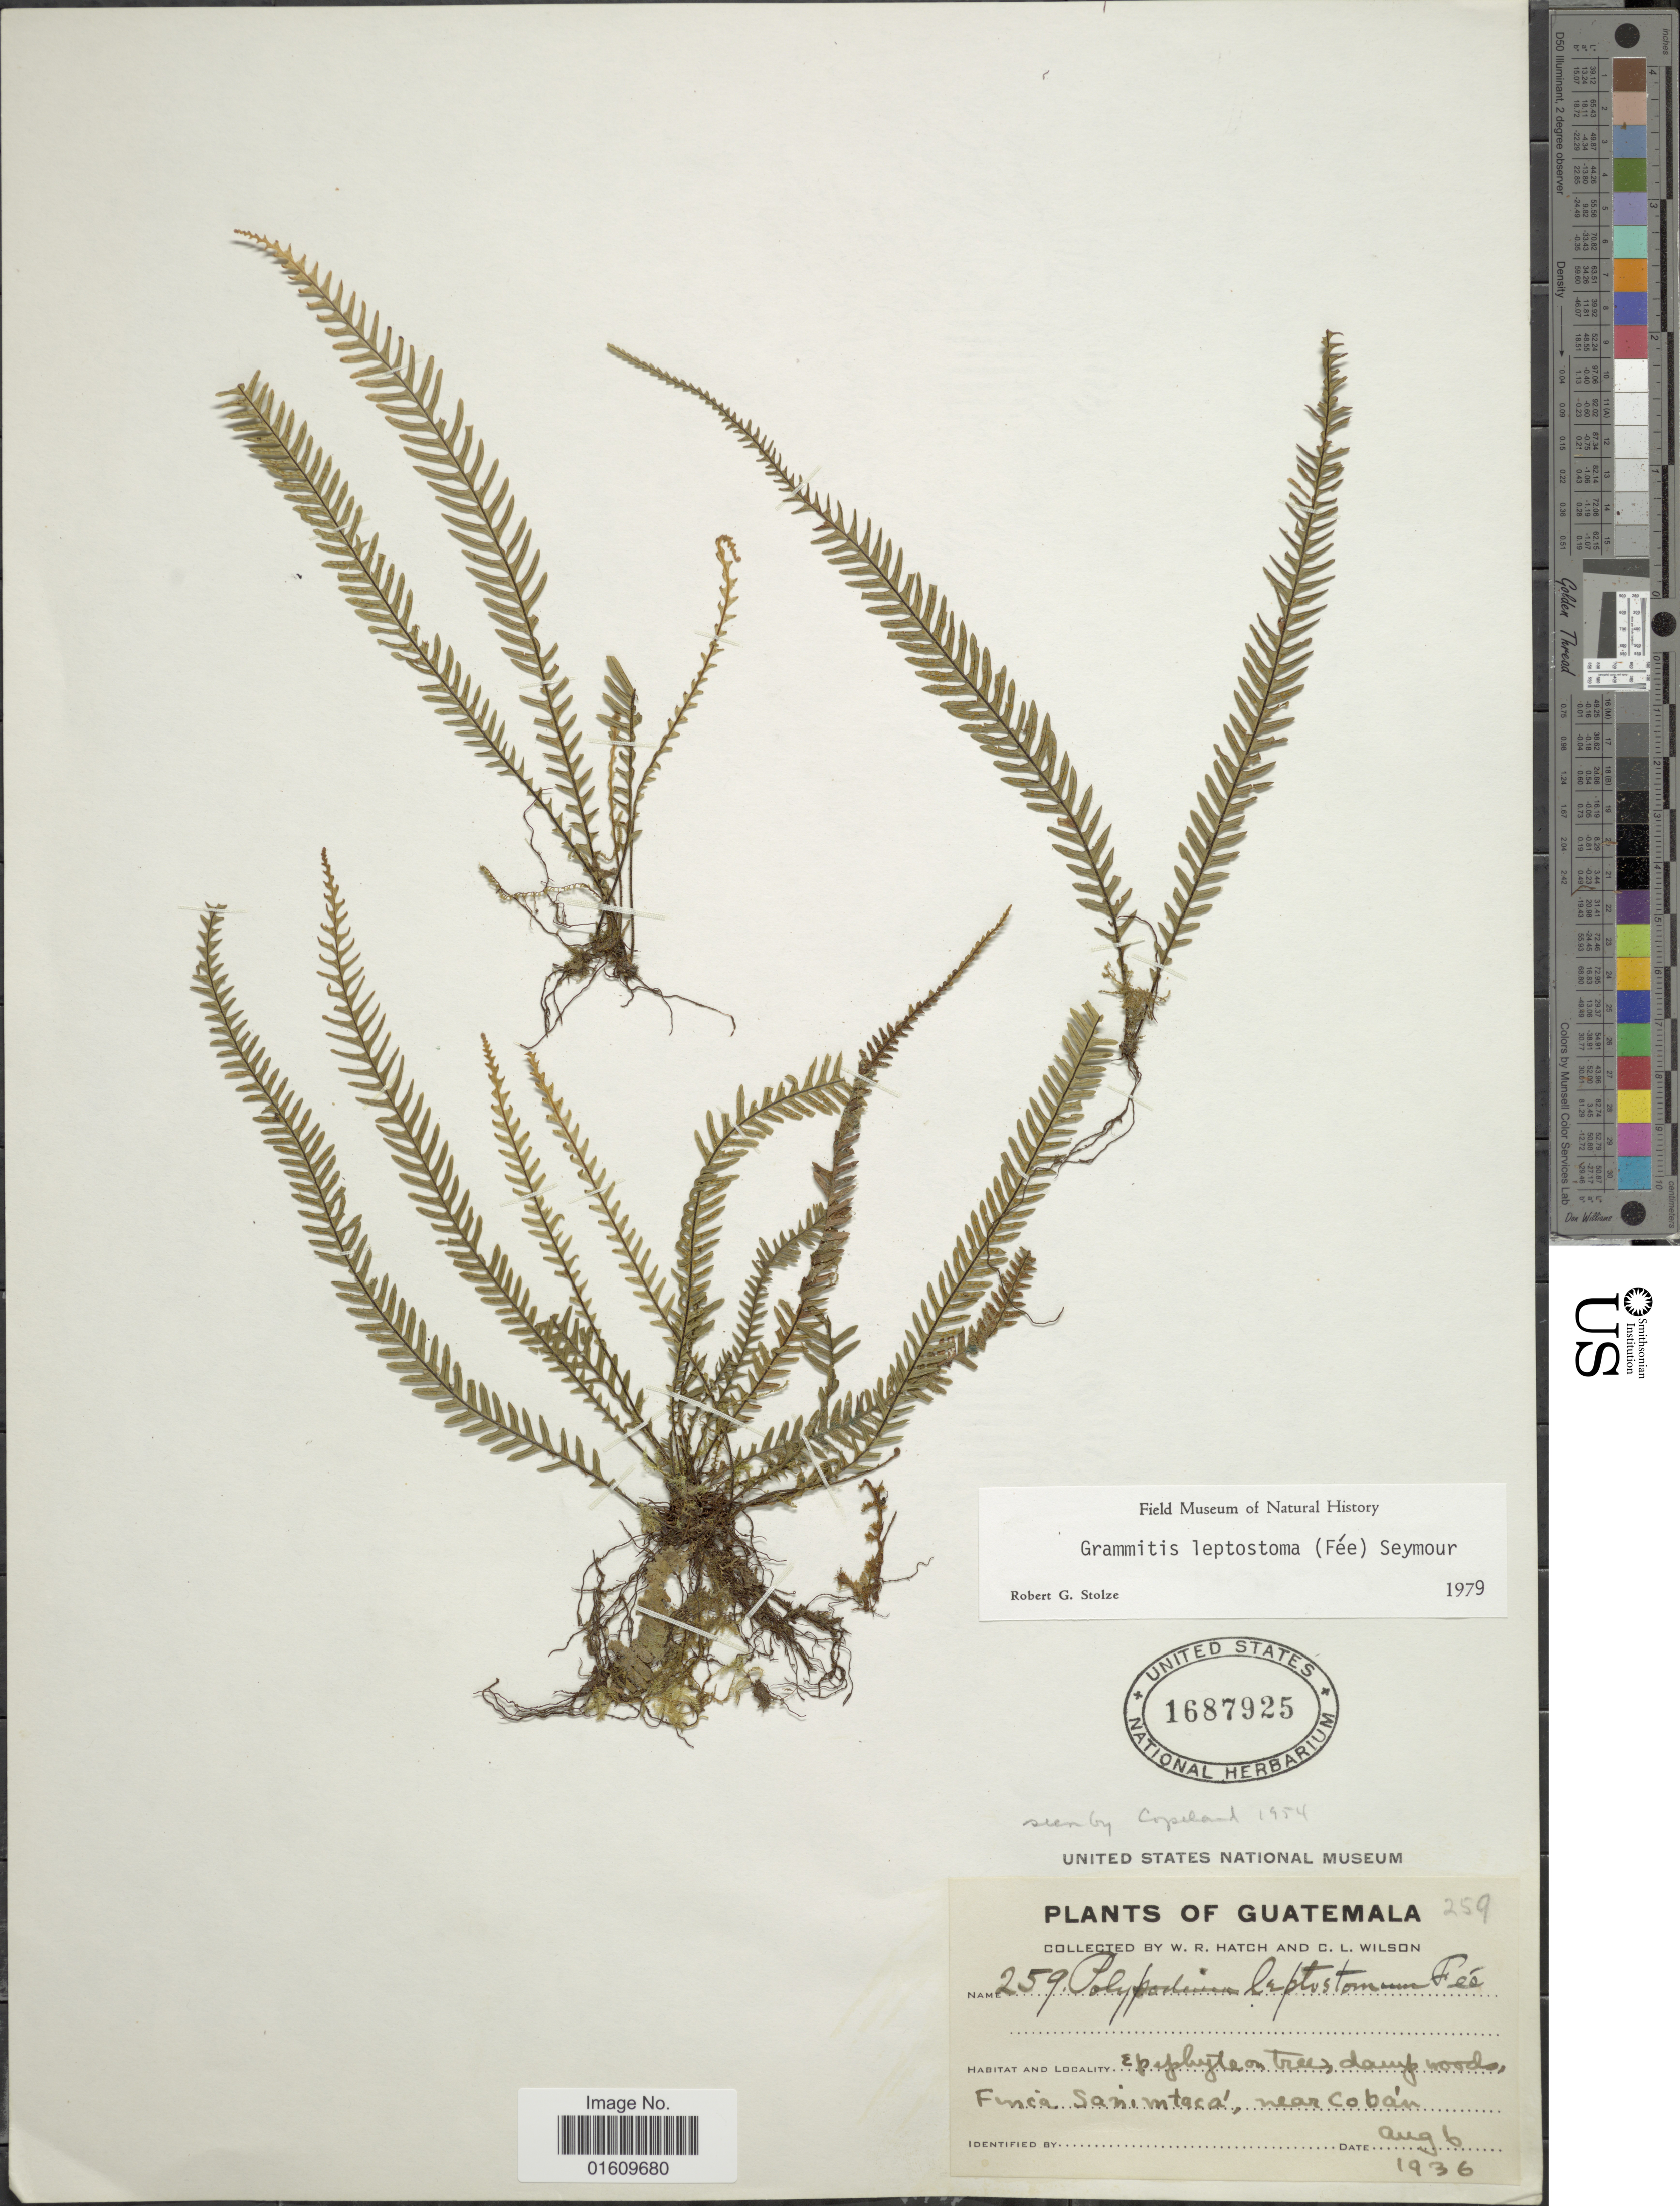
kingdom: Plantae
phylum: Tracheophyta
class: Polypodiopsida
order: Polypodiales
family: Polypodiaceae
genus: Melpomene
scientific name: Melpomene leptostoma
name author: (Fée) A.R. Sm. & R.C. Moran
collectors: W. Hatch & C. L. Wilson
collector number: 259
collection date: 1936-08-06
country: Guatemala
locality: Funca Sanimtacá, near Cobán.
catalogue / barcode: US 1687925